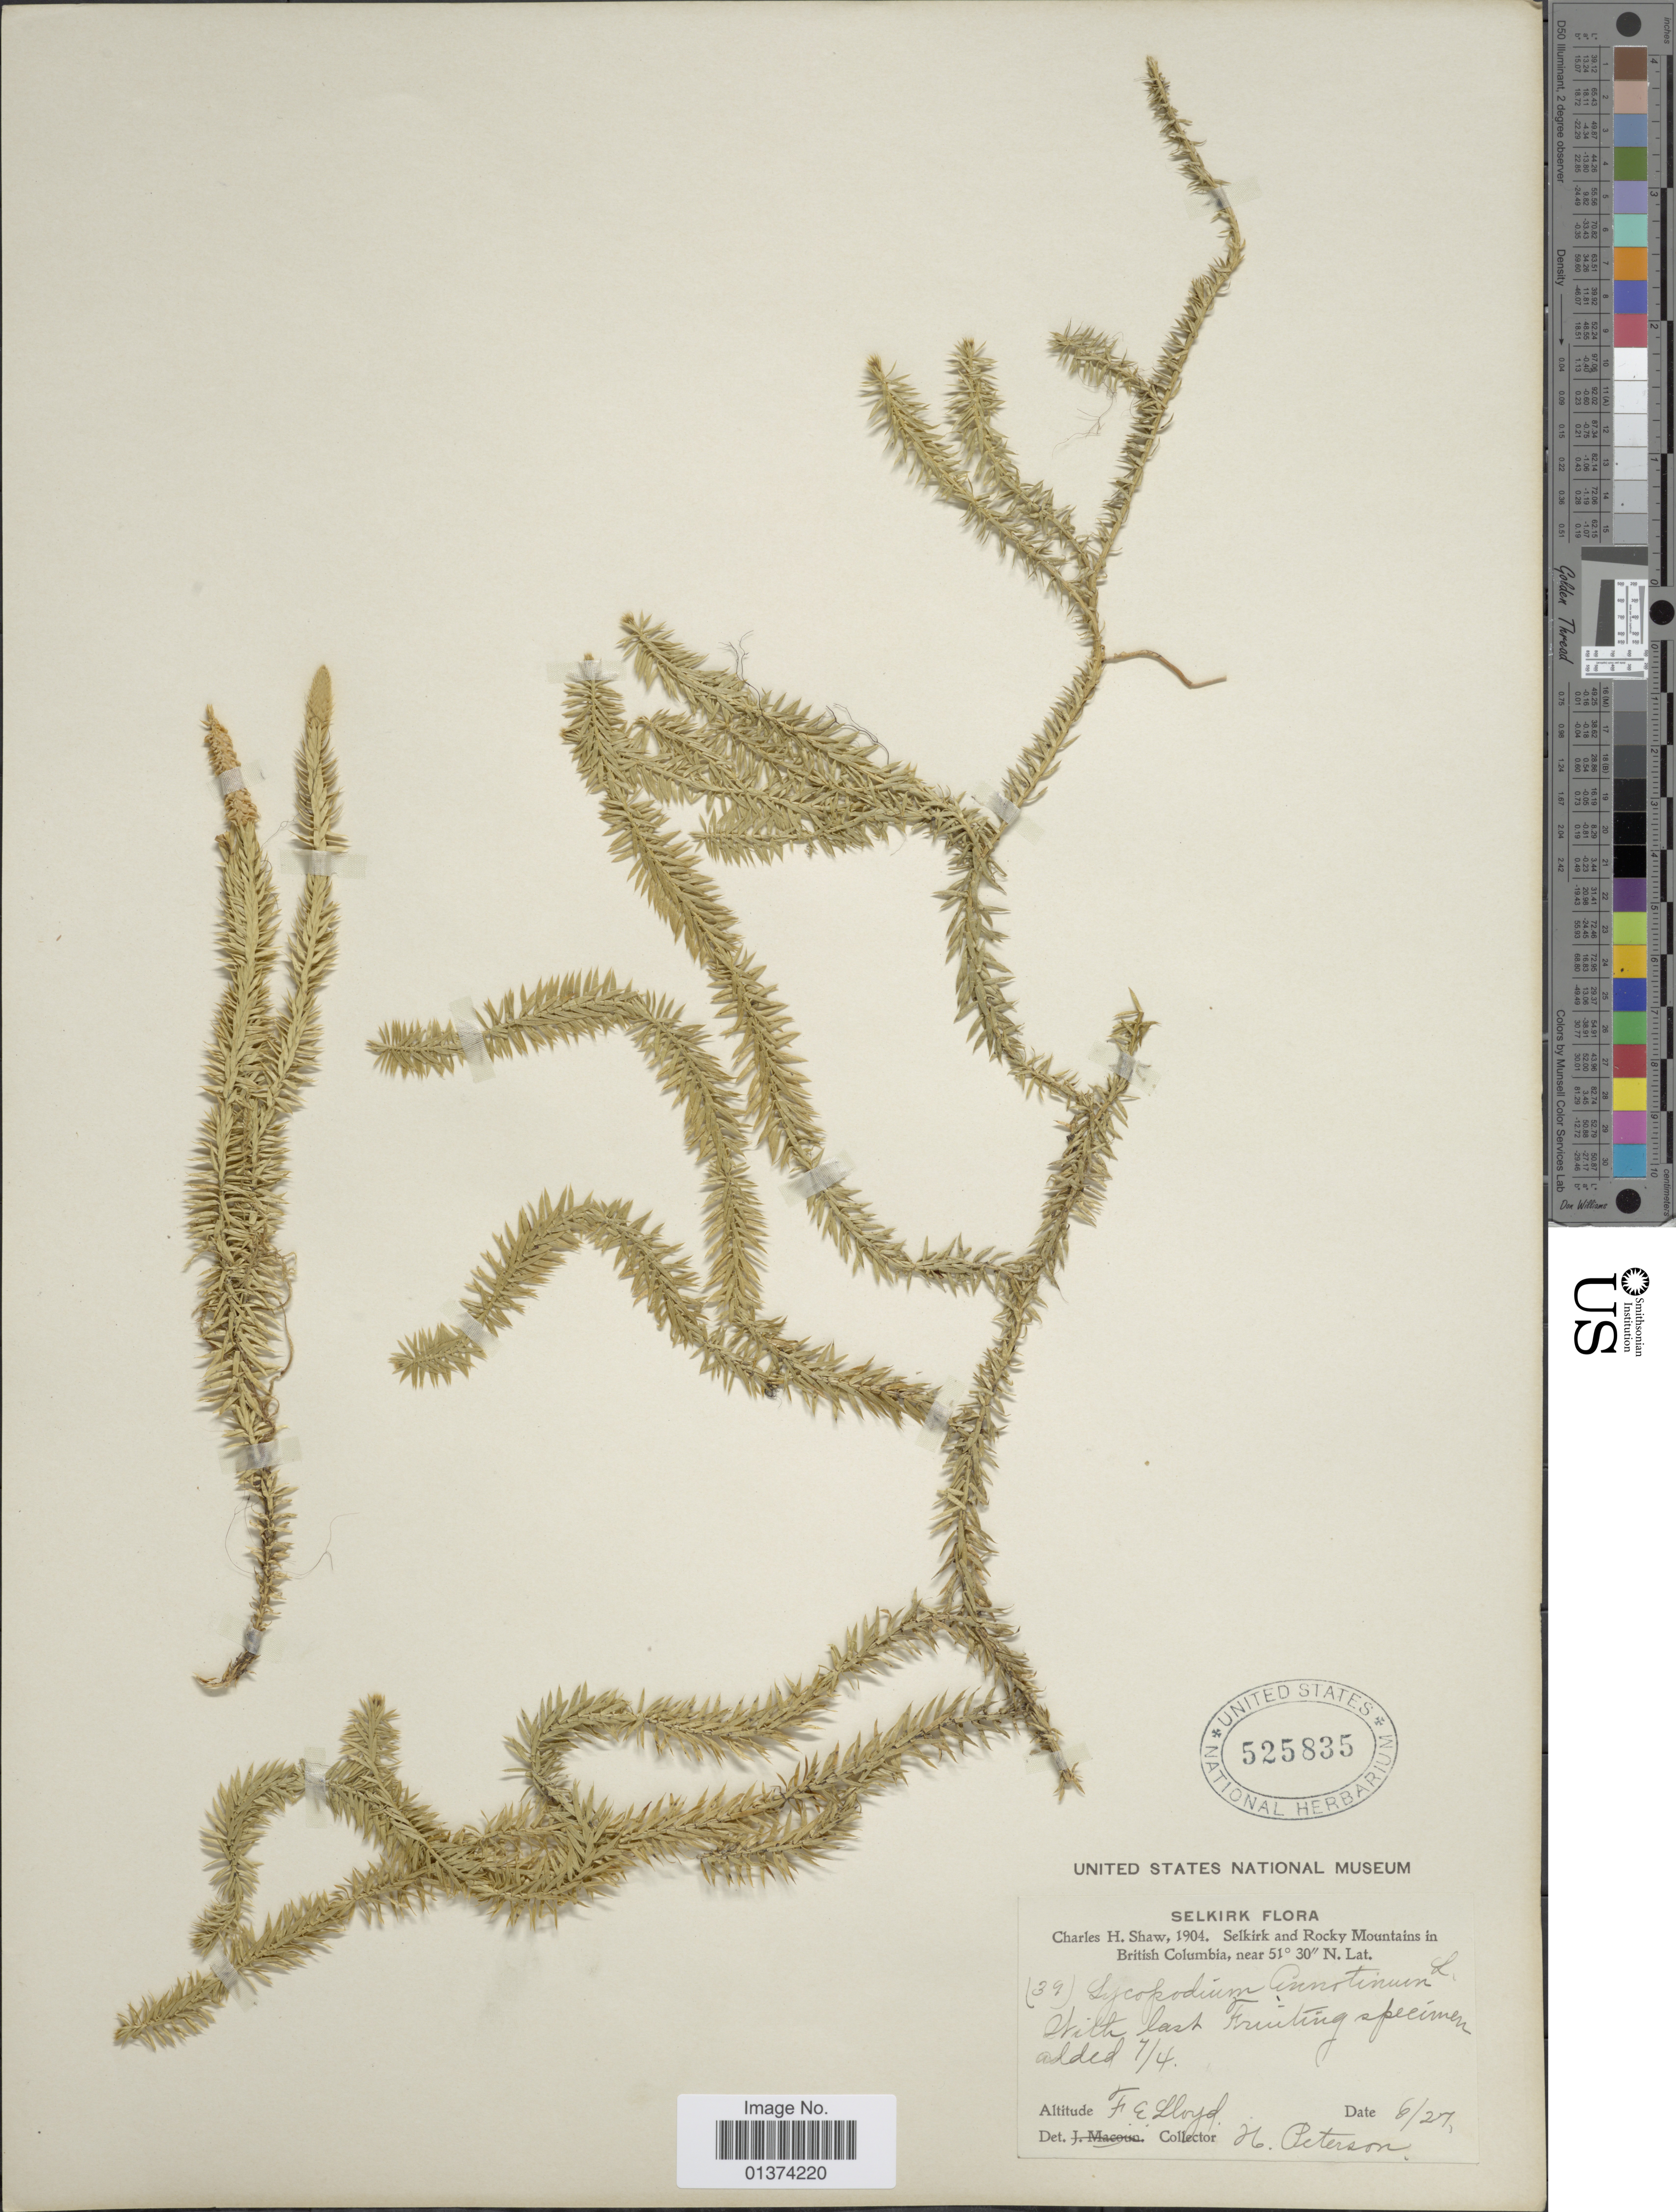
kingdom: Plantae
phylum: Tracheophyta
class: Lycopodiopsida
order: Lycopodiales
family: Lycopodiaceae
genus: Spinulum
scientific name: Spinulum annotinum subsp. annotinum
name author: (L.) A. Haines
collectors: C. H. Shaw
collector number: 39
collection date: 1904-06-27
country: Canada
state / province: British Columbia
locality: Selkirk and Rocky Mountains in British Columbia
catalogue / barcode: US 525835